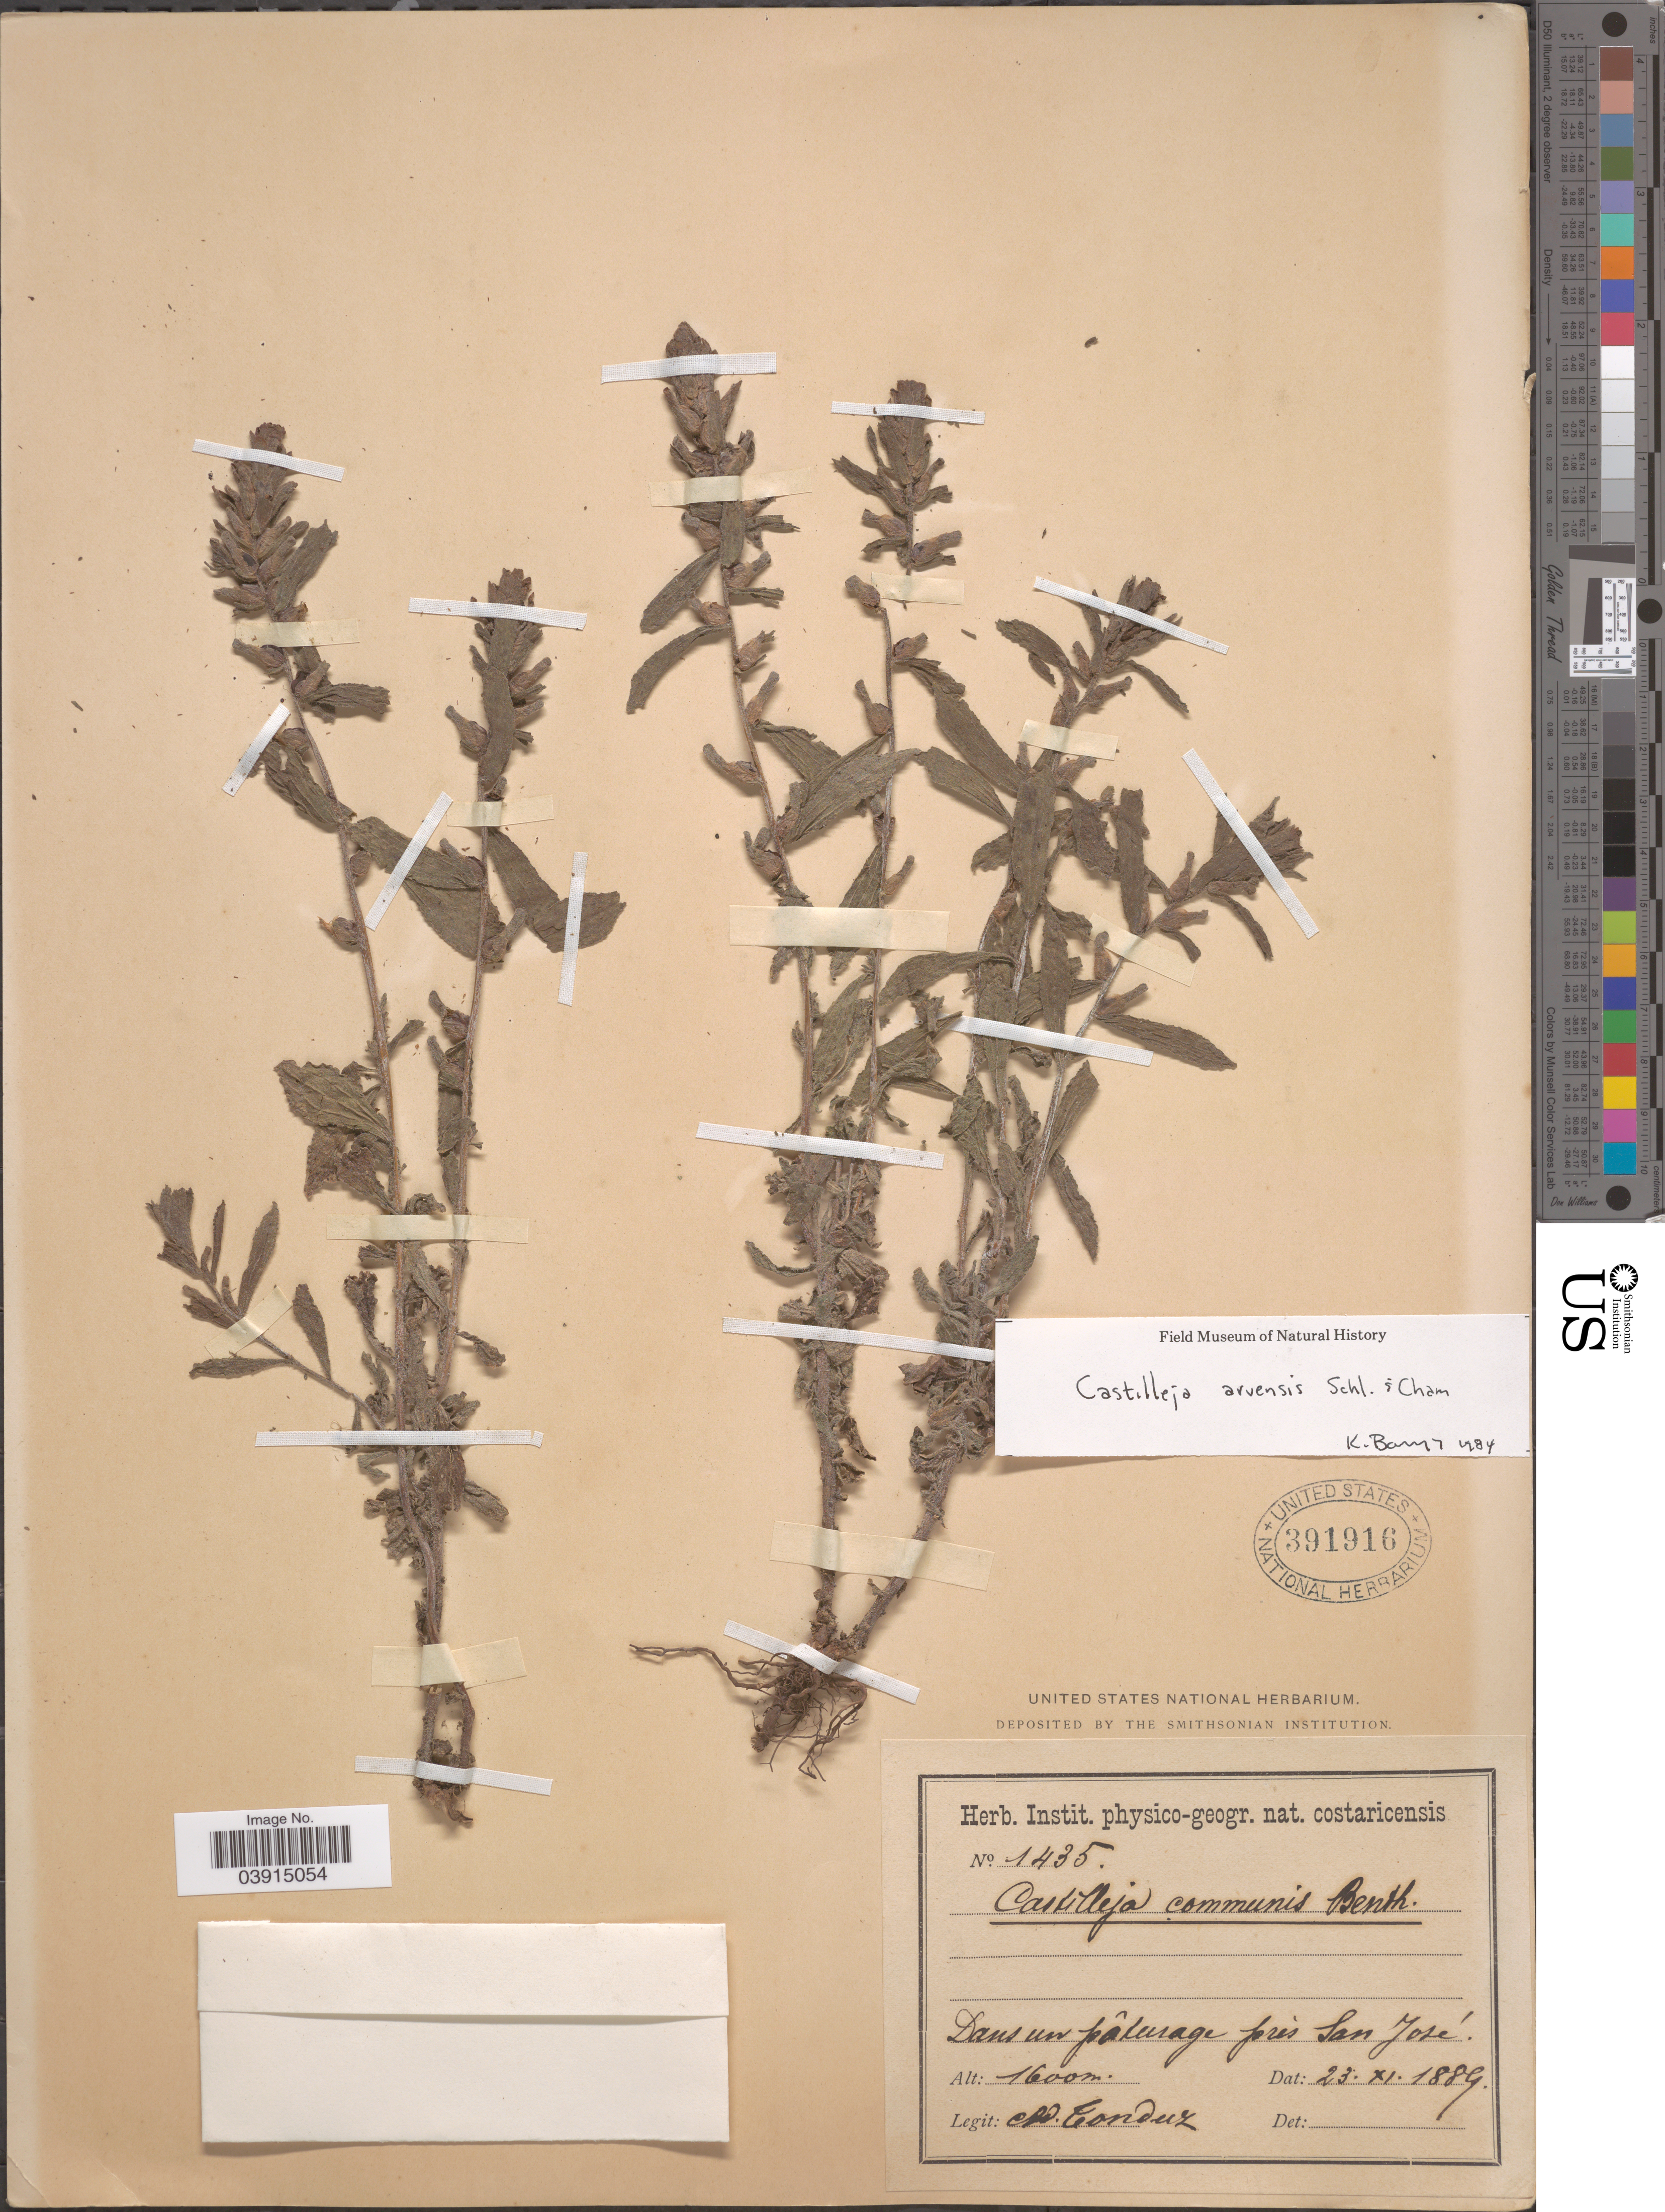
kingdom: Plantae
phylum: Tracheophyta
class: Magnoliopsida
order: Lamiales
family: Orobanchaceae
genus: Castilleja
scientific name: Castilleja arvensis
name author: Schltdl. & Cham.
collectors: A. Tonduz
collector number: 1435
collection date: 1889-11-23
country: Costa Rica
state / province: San José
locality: Dans un pâturage prés San Jose.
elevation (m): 1600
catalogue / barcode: US 391916